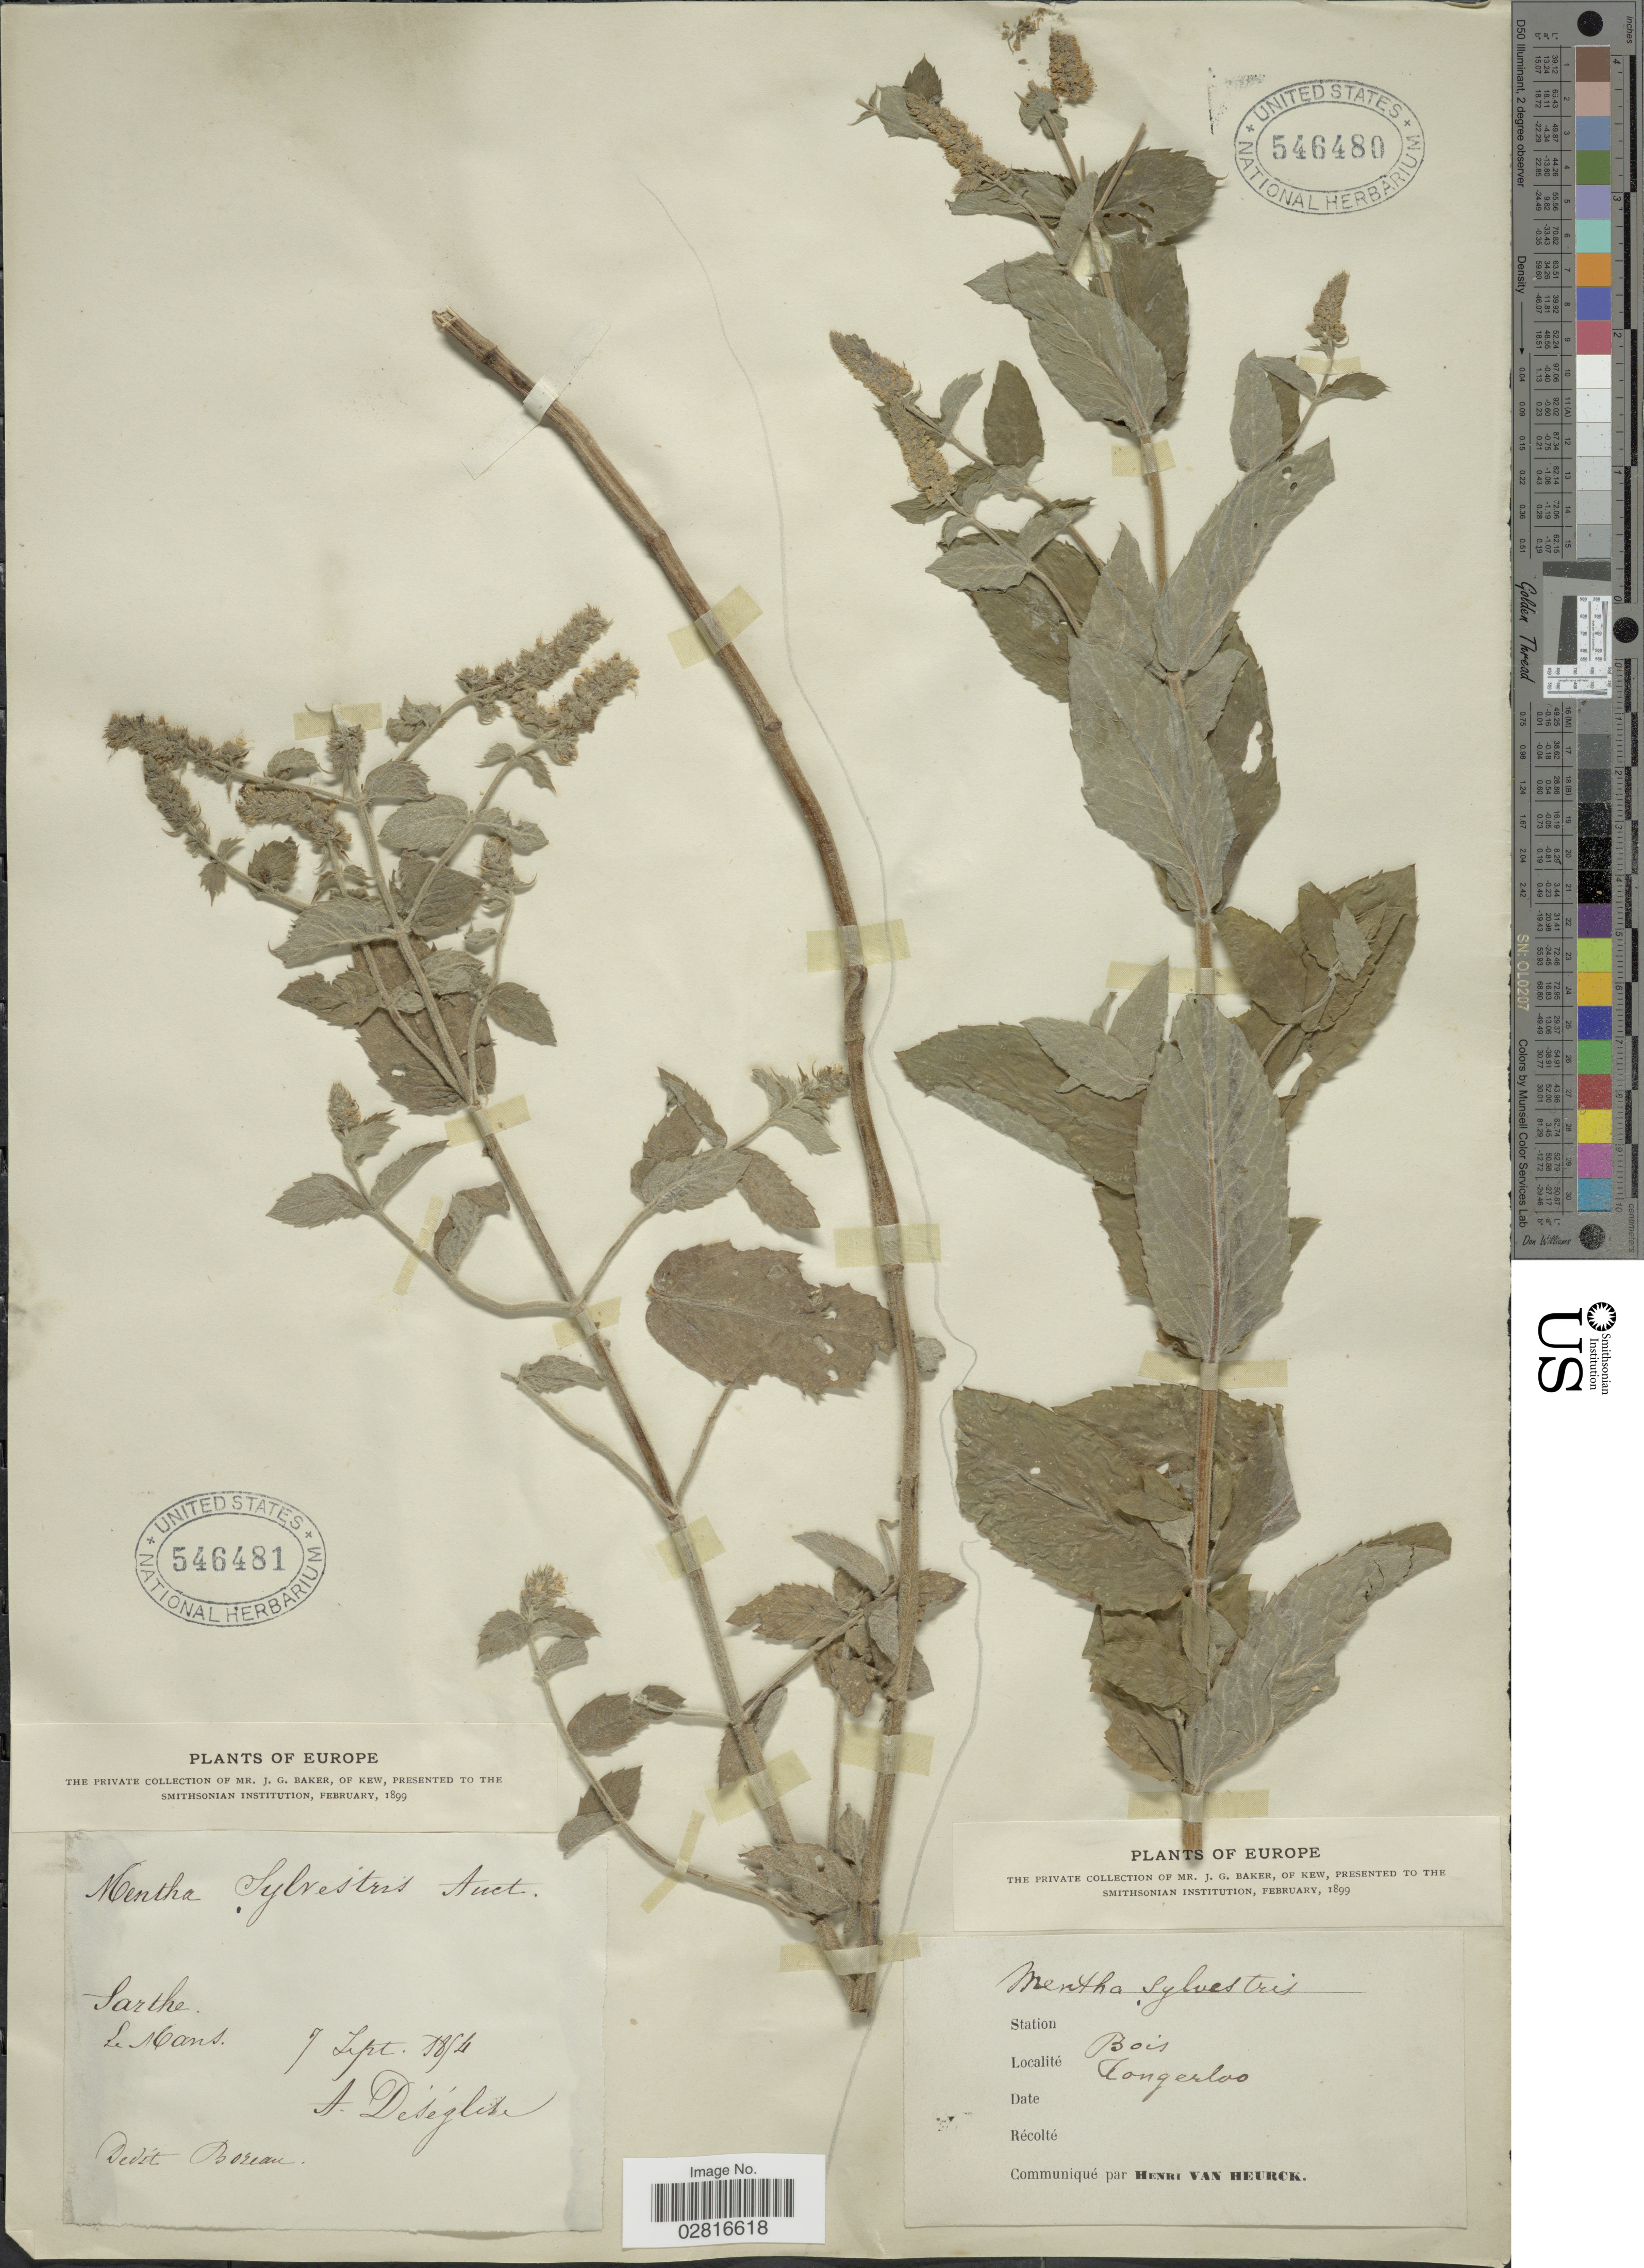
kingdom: Plantae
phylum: Tracheophyta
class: Magnoliopsida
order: Lamiales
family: Lamiaceae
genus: Mentha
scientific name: Mentha sylvestris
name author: L.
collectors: A. Deseglise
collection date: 1854-09-07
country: France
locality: Europe. Sarthe. Le Mans. Bois Tongerloo [interpreted]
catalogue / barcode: US 546481